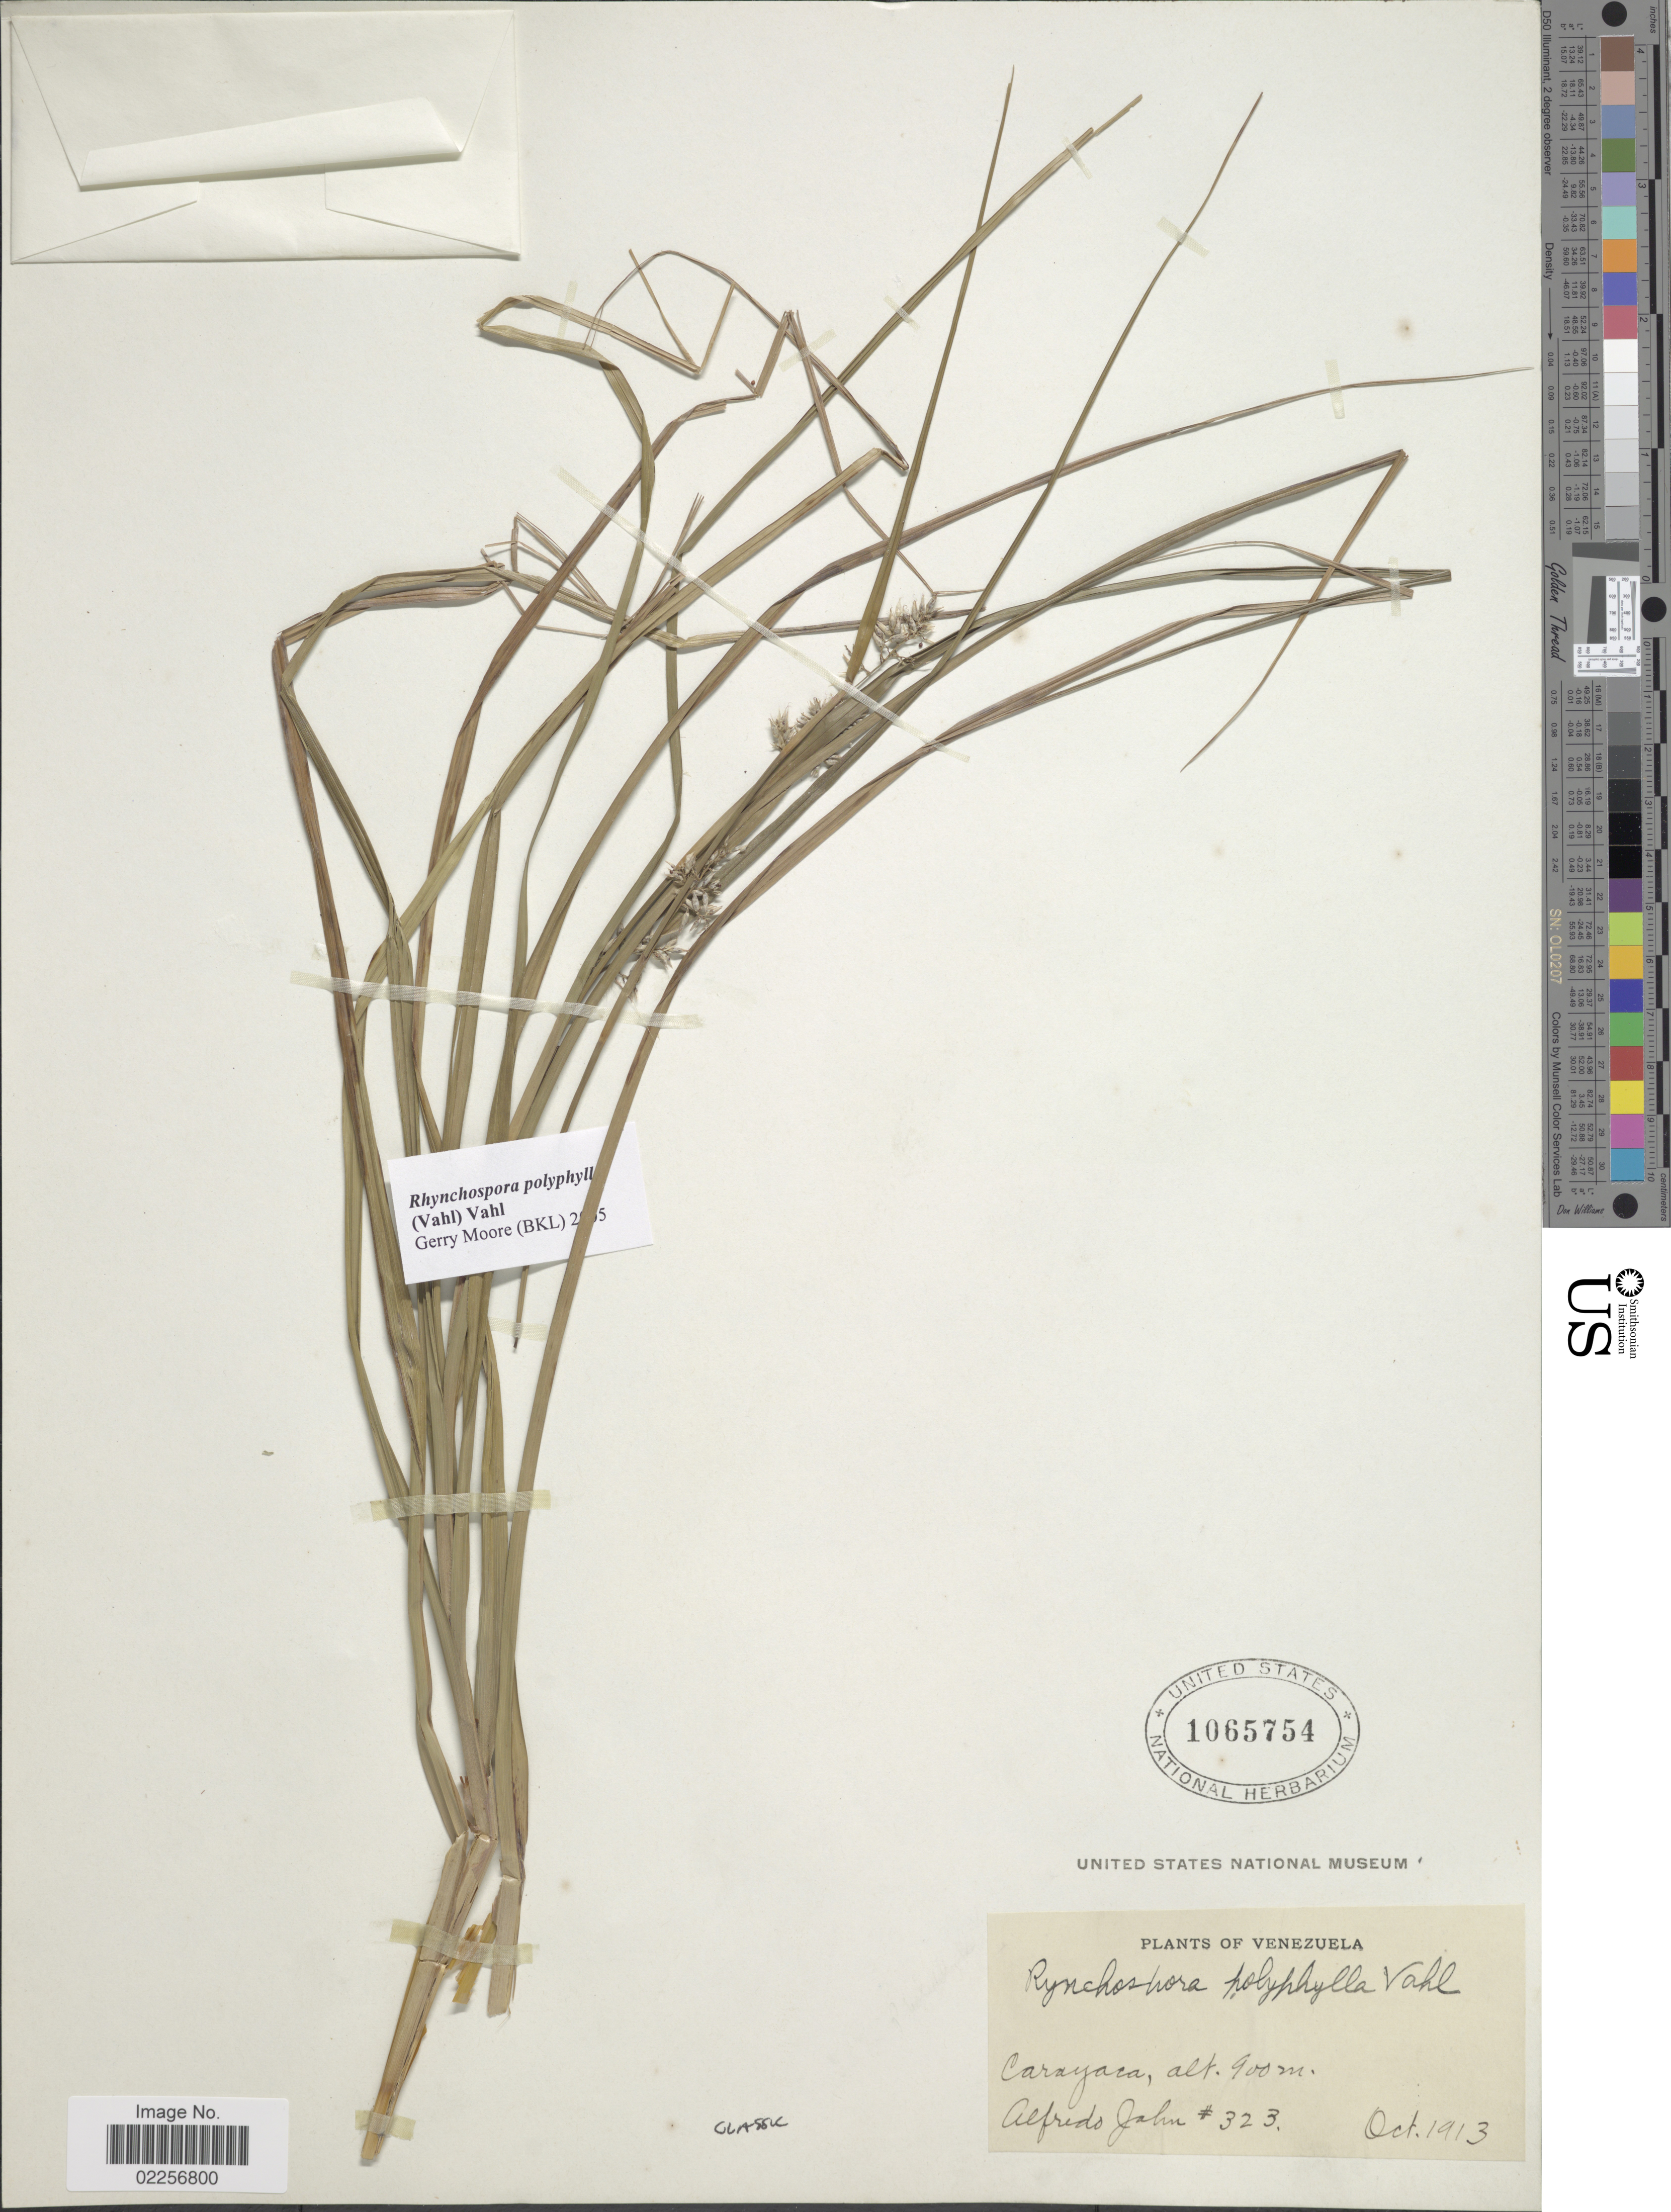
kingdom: Plantae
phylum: Tracheophyta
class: Liliopsida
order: Poales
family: Cyperaceae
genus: Rhynchospora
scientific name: Rhynchospora polyphylla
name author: (Vahl) Vahl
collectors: A. Jahn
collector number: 323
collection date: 1913-10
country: Venezuela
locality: Carayaca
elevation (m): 900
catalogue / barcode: US 1065754